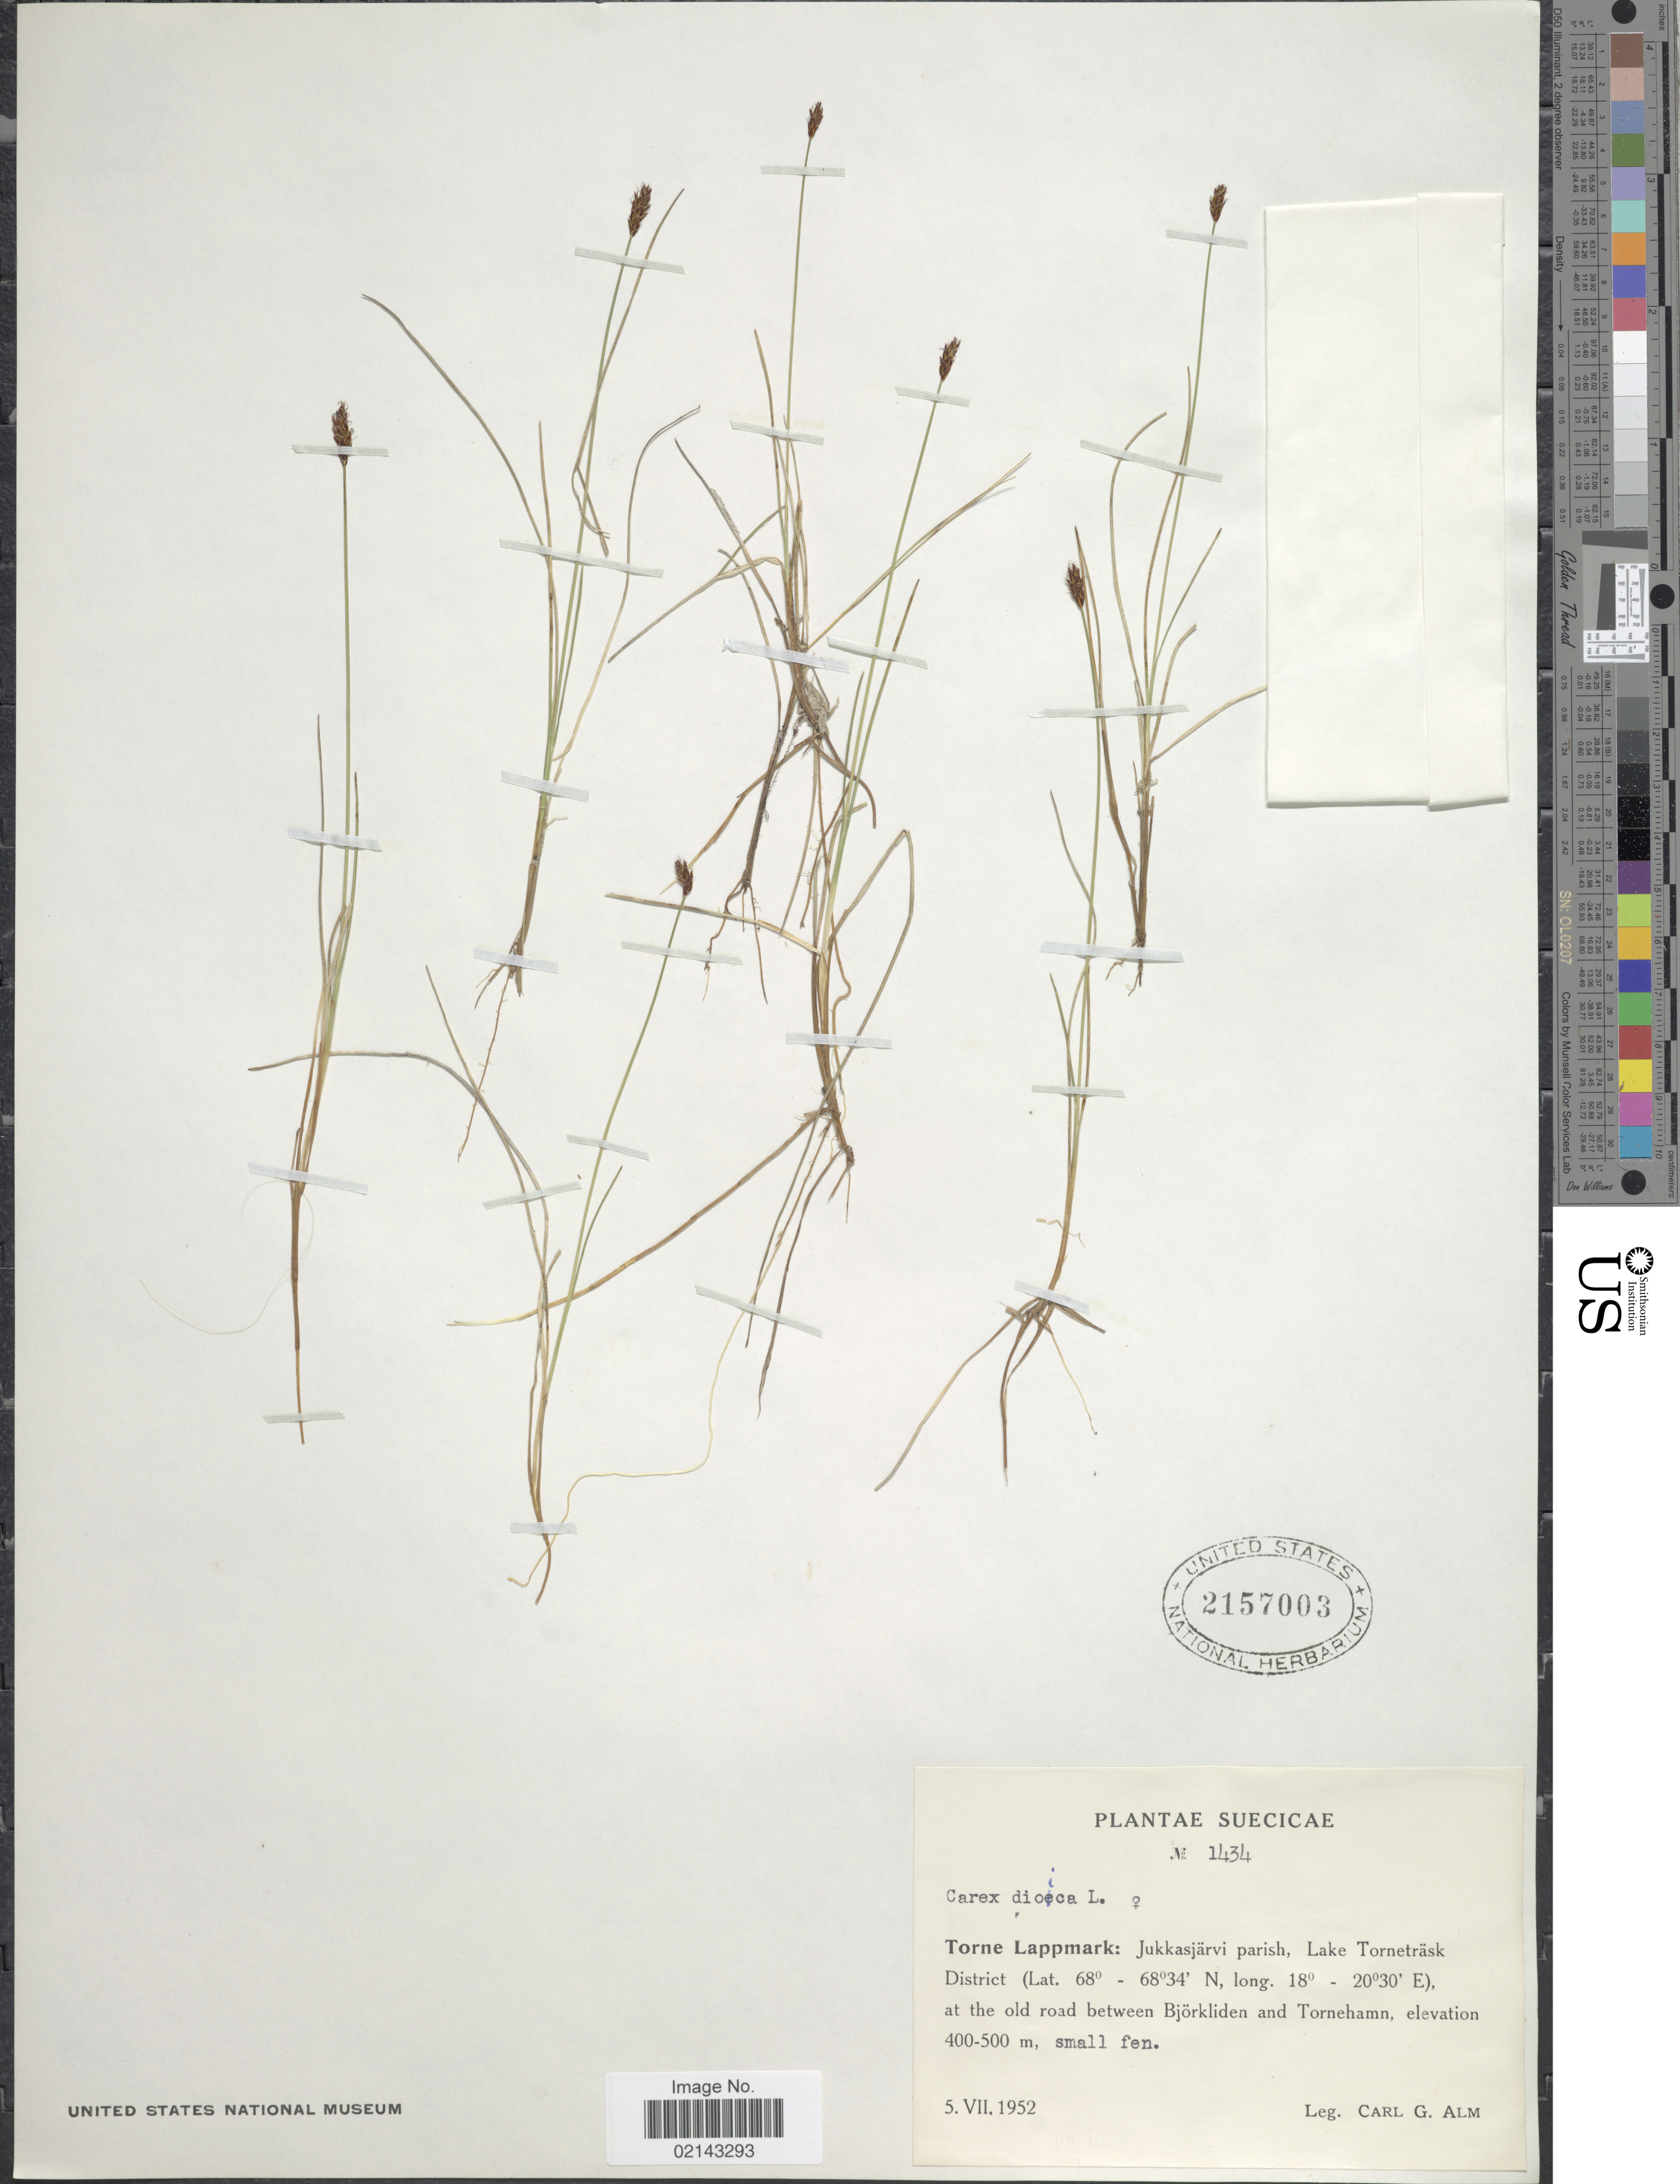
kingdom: Plantae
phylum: Tracheophyta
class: Liliopsida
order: Poales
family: Cyperaceae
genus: Carex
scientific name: Carex dioica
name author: L.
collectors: C. G. Alm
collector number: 1434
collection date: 1952-07-05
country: Sweden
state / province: Norrbotten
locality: Torne Lappmark: Jukkasjärvi parish, Lake Torneträsk District at the old road between Björkliden and Tornehamn, Suecicae.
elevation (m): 400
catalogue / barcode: US 2157003